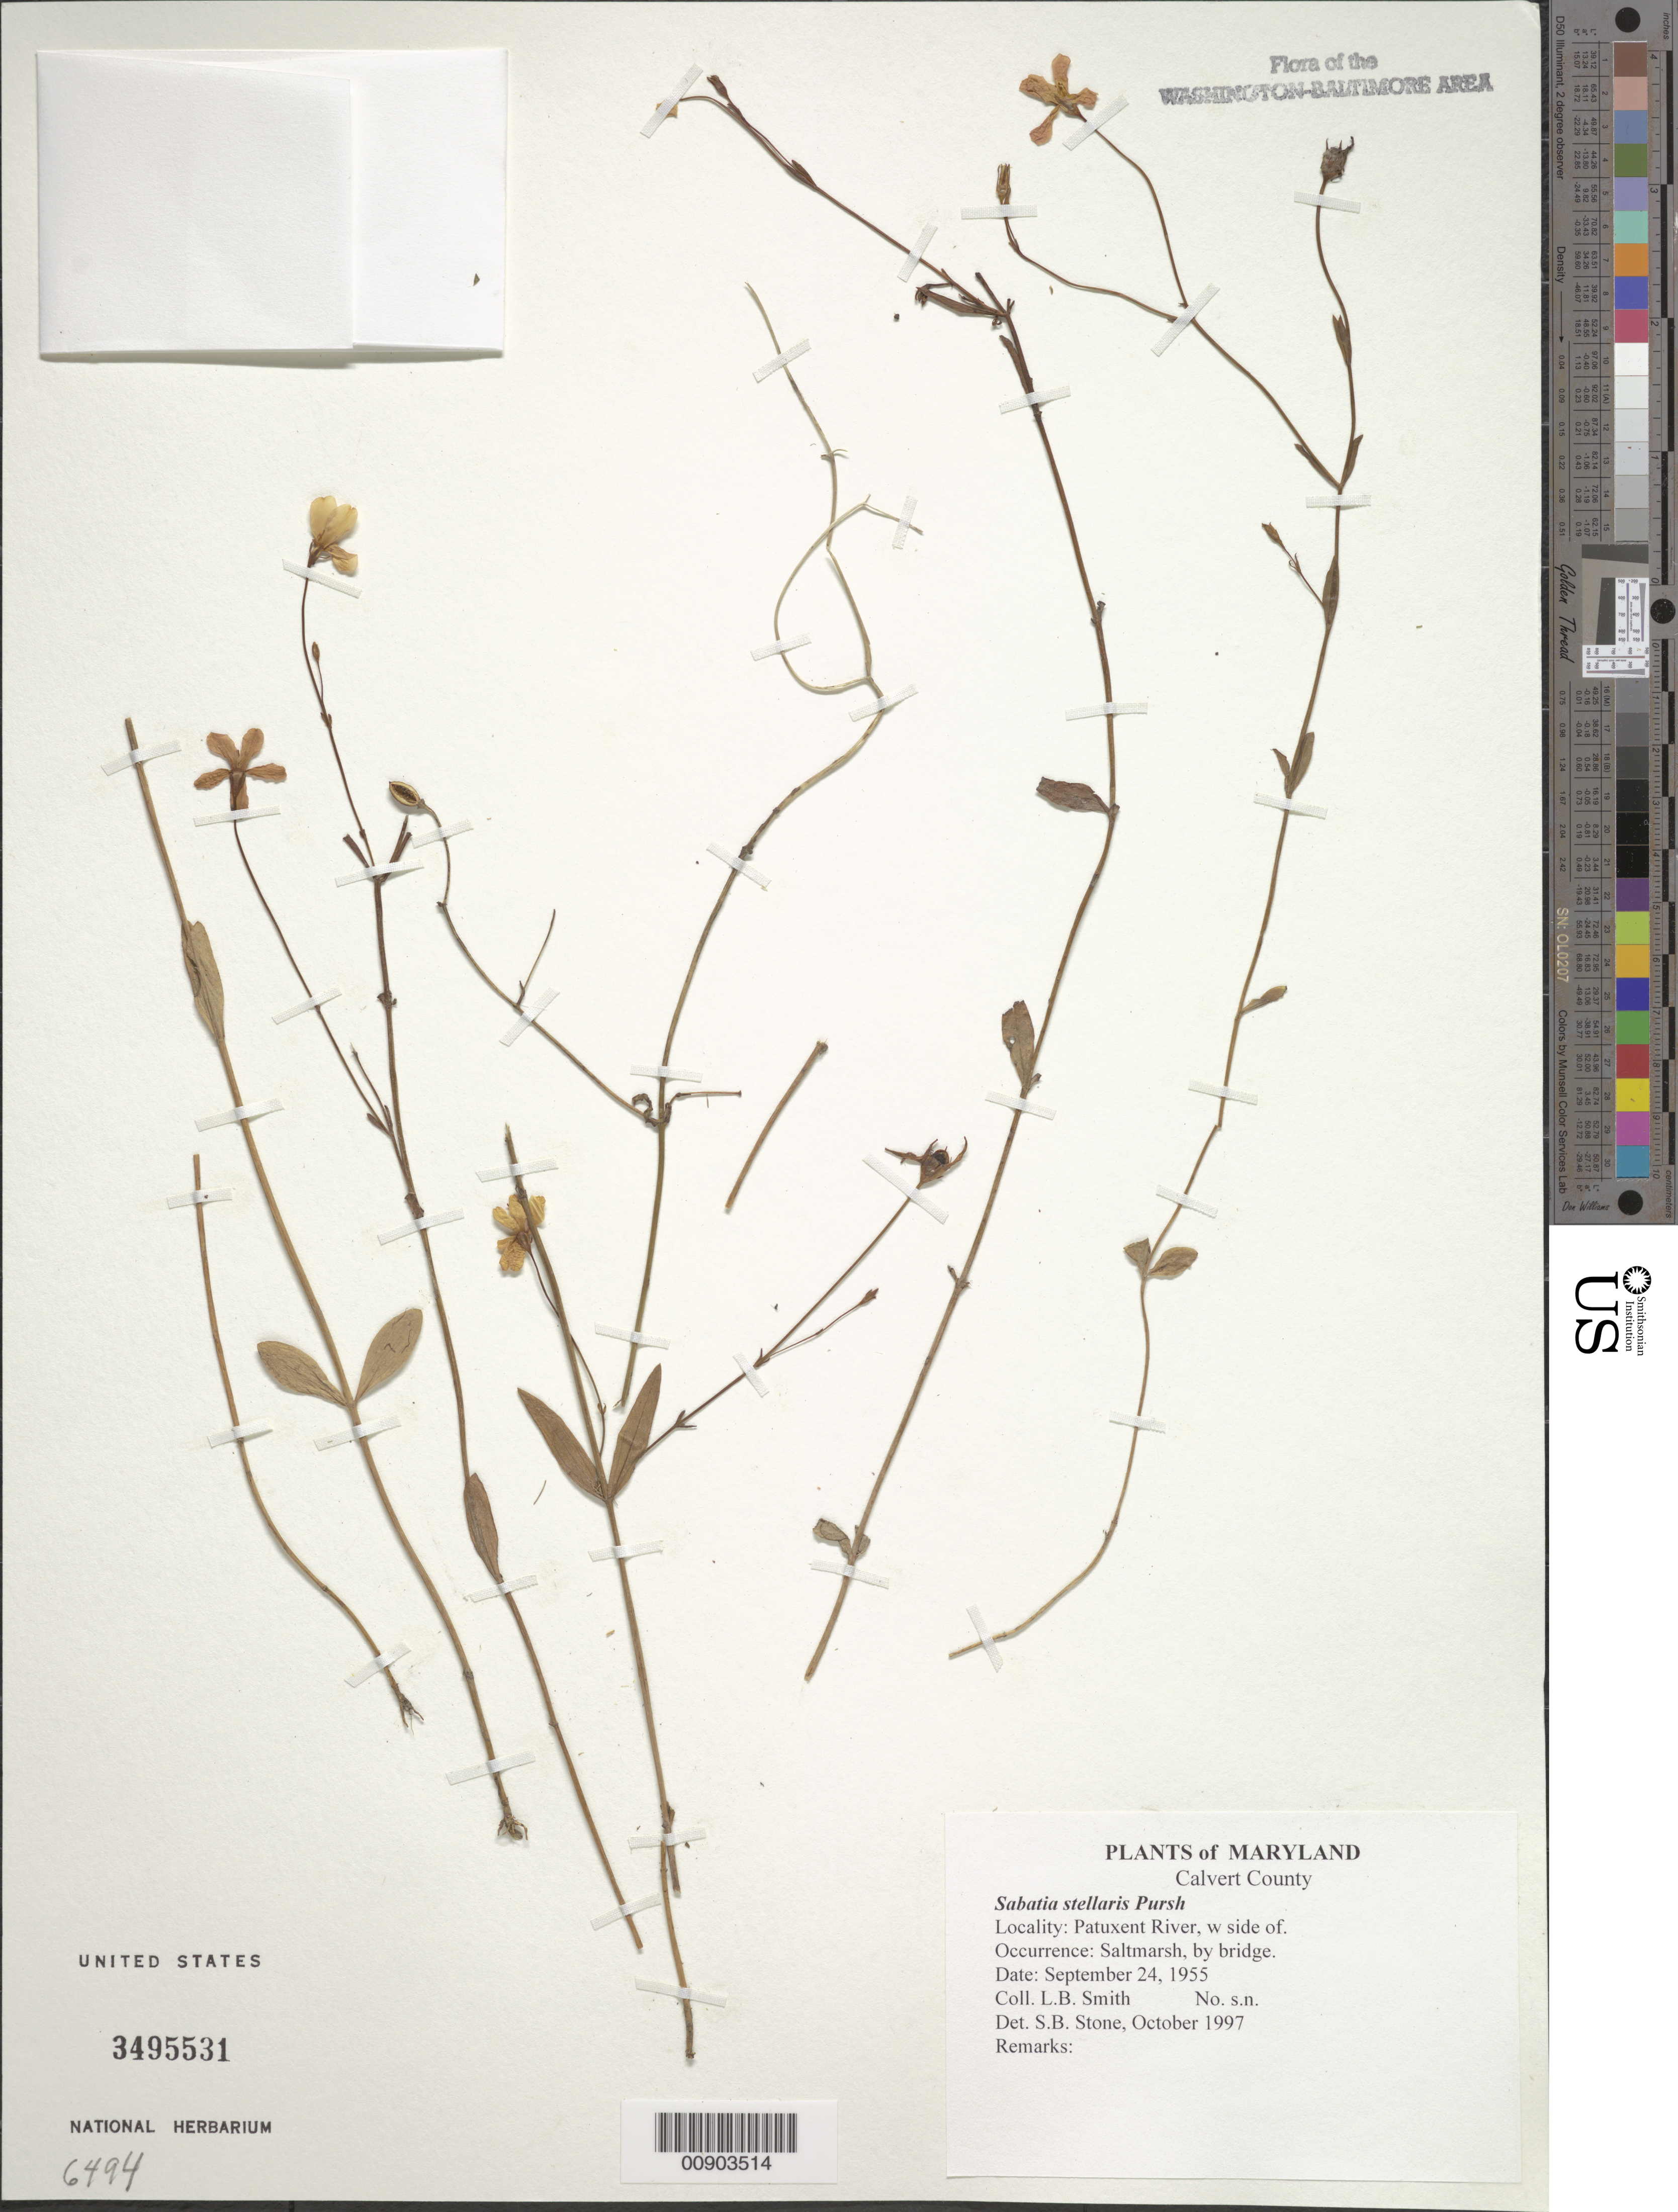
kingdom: Plantae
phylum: Tracheophyta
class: Magnoliopsida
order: Gentianales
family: Gentianaceae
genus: Sabatia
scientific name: Sabatia stellaris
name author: Pursh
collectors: L. Smith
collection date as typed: September 24, 1955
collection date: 1955-09-24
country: United States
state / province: Maryland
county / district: Calvert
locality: Patuxent River, w side of. Saltmarsh, by bridge.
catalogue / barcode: US 3495531